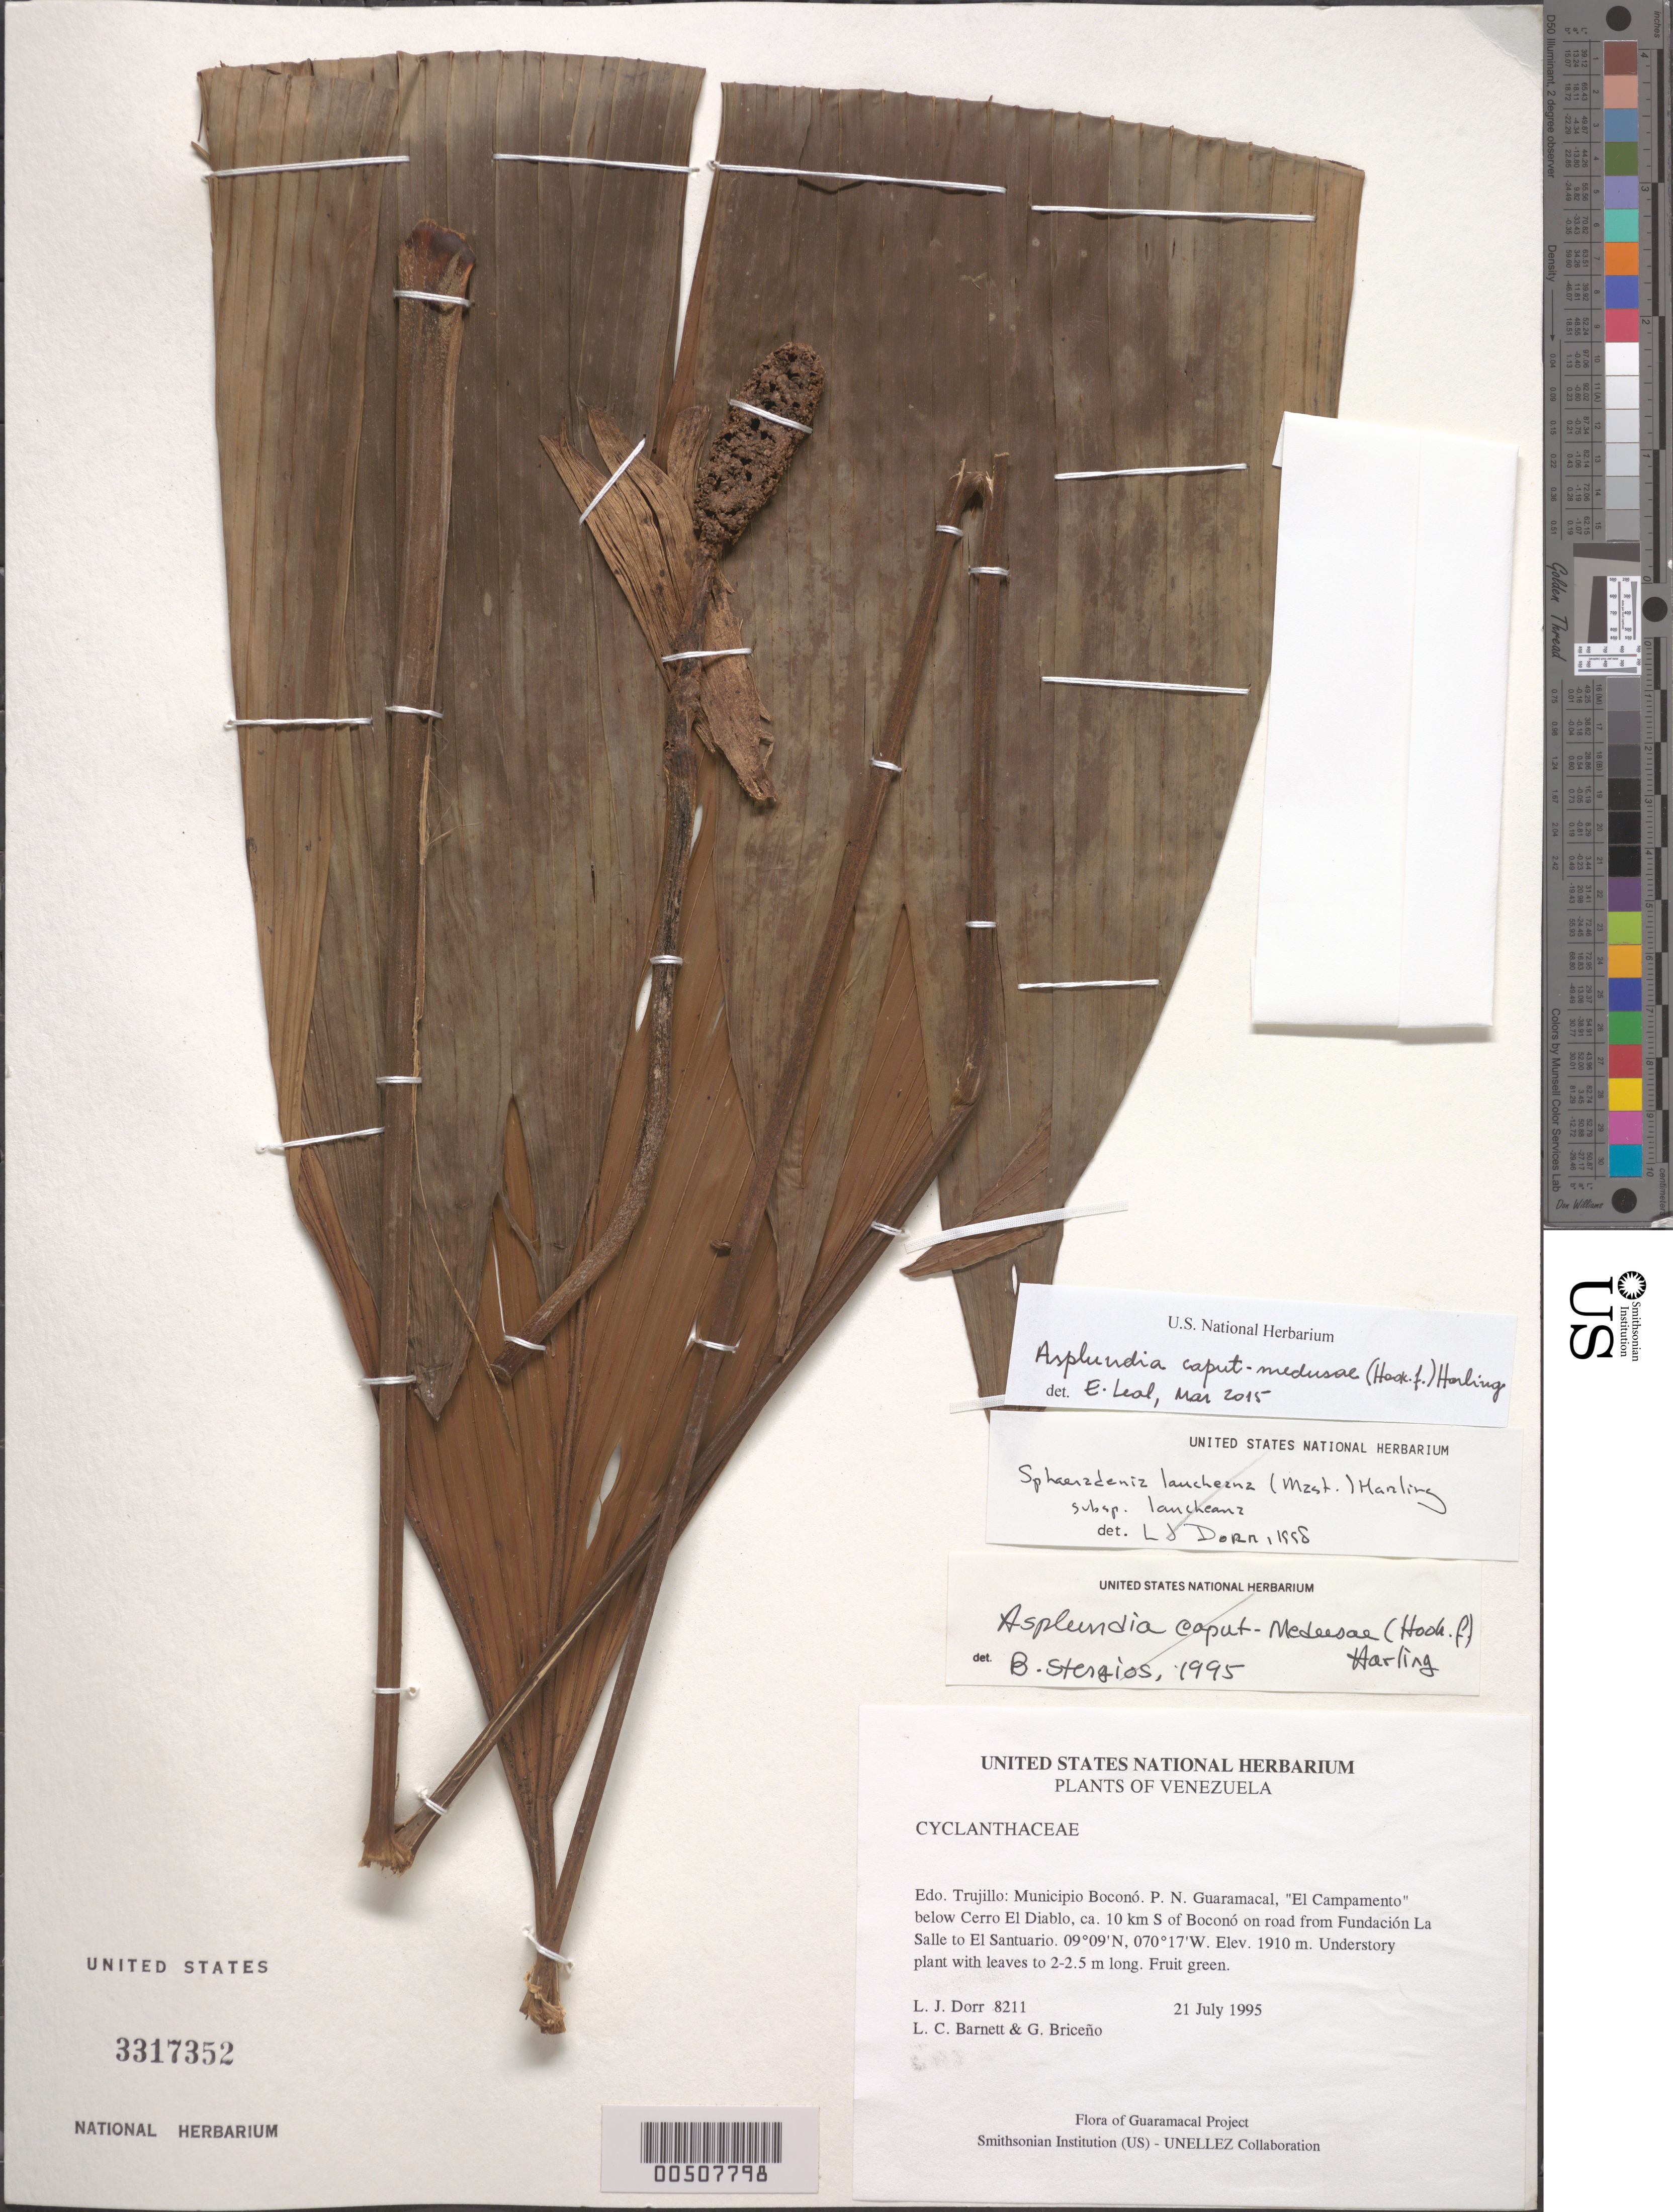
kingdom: Plantae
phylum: Tracheophyta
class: Liliopsida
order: Pandanales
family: Cyclanthaceae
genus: Asplundia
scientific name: Asplundia caput-medusae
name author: (Hook. f.) Harling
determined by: Leal, E. S.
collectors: L. J. Dorr, L. C. Barnett & G. Briceño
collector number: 8211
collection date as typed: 21 Jul 1995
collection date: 1995-07-21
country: Venezuela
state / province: Trujillo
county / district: Boconó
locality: Parque Nacional Guaramacal, "El Campamento" below Cerro El Diablo, ca. 10 km S of Boconó on road from Fundación La Salle to El Santuario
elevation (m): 1910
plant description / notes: GB, PORT, US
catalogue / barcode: US 3317352